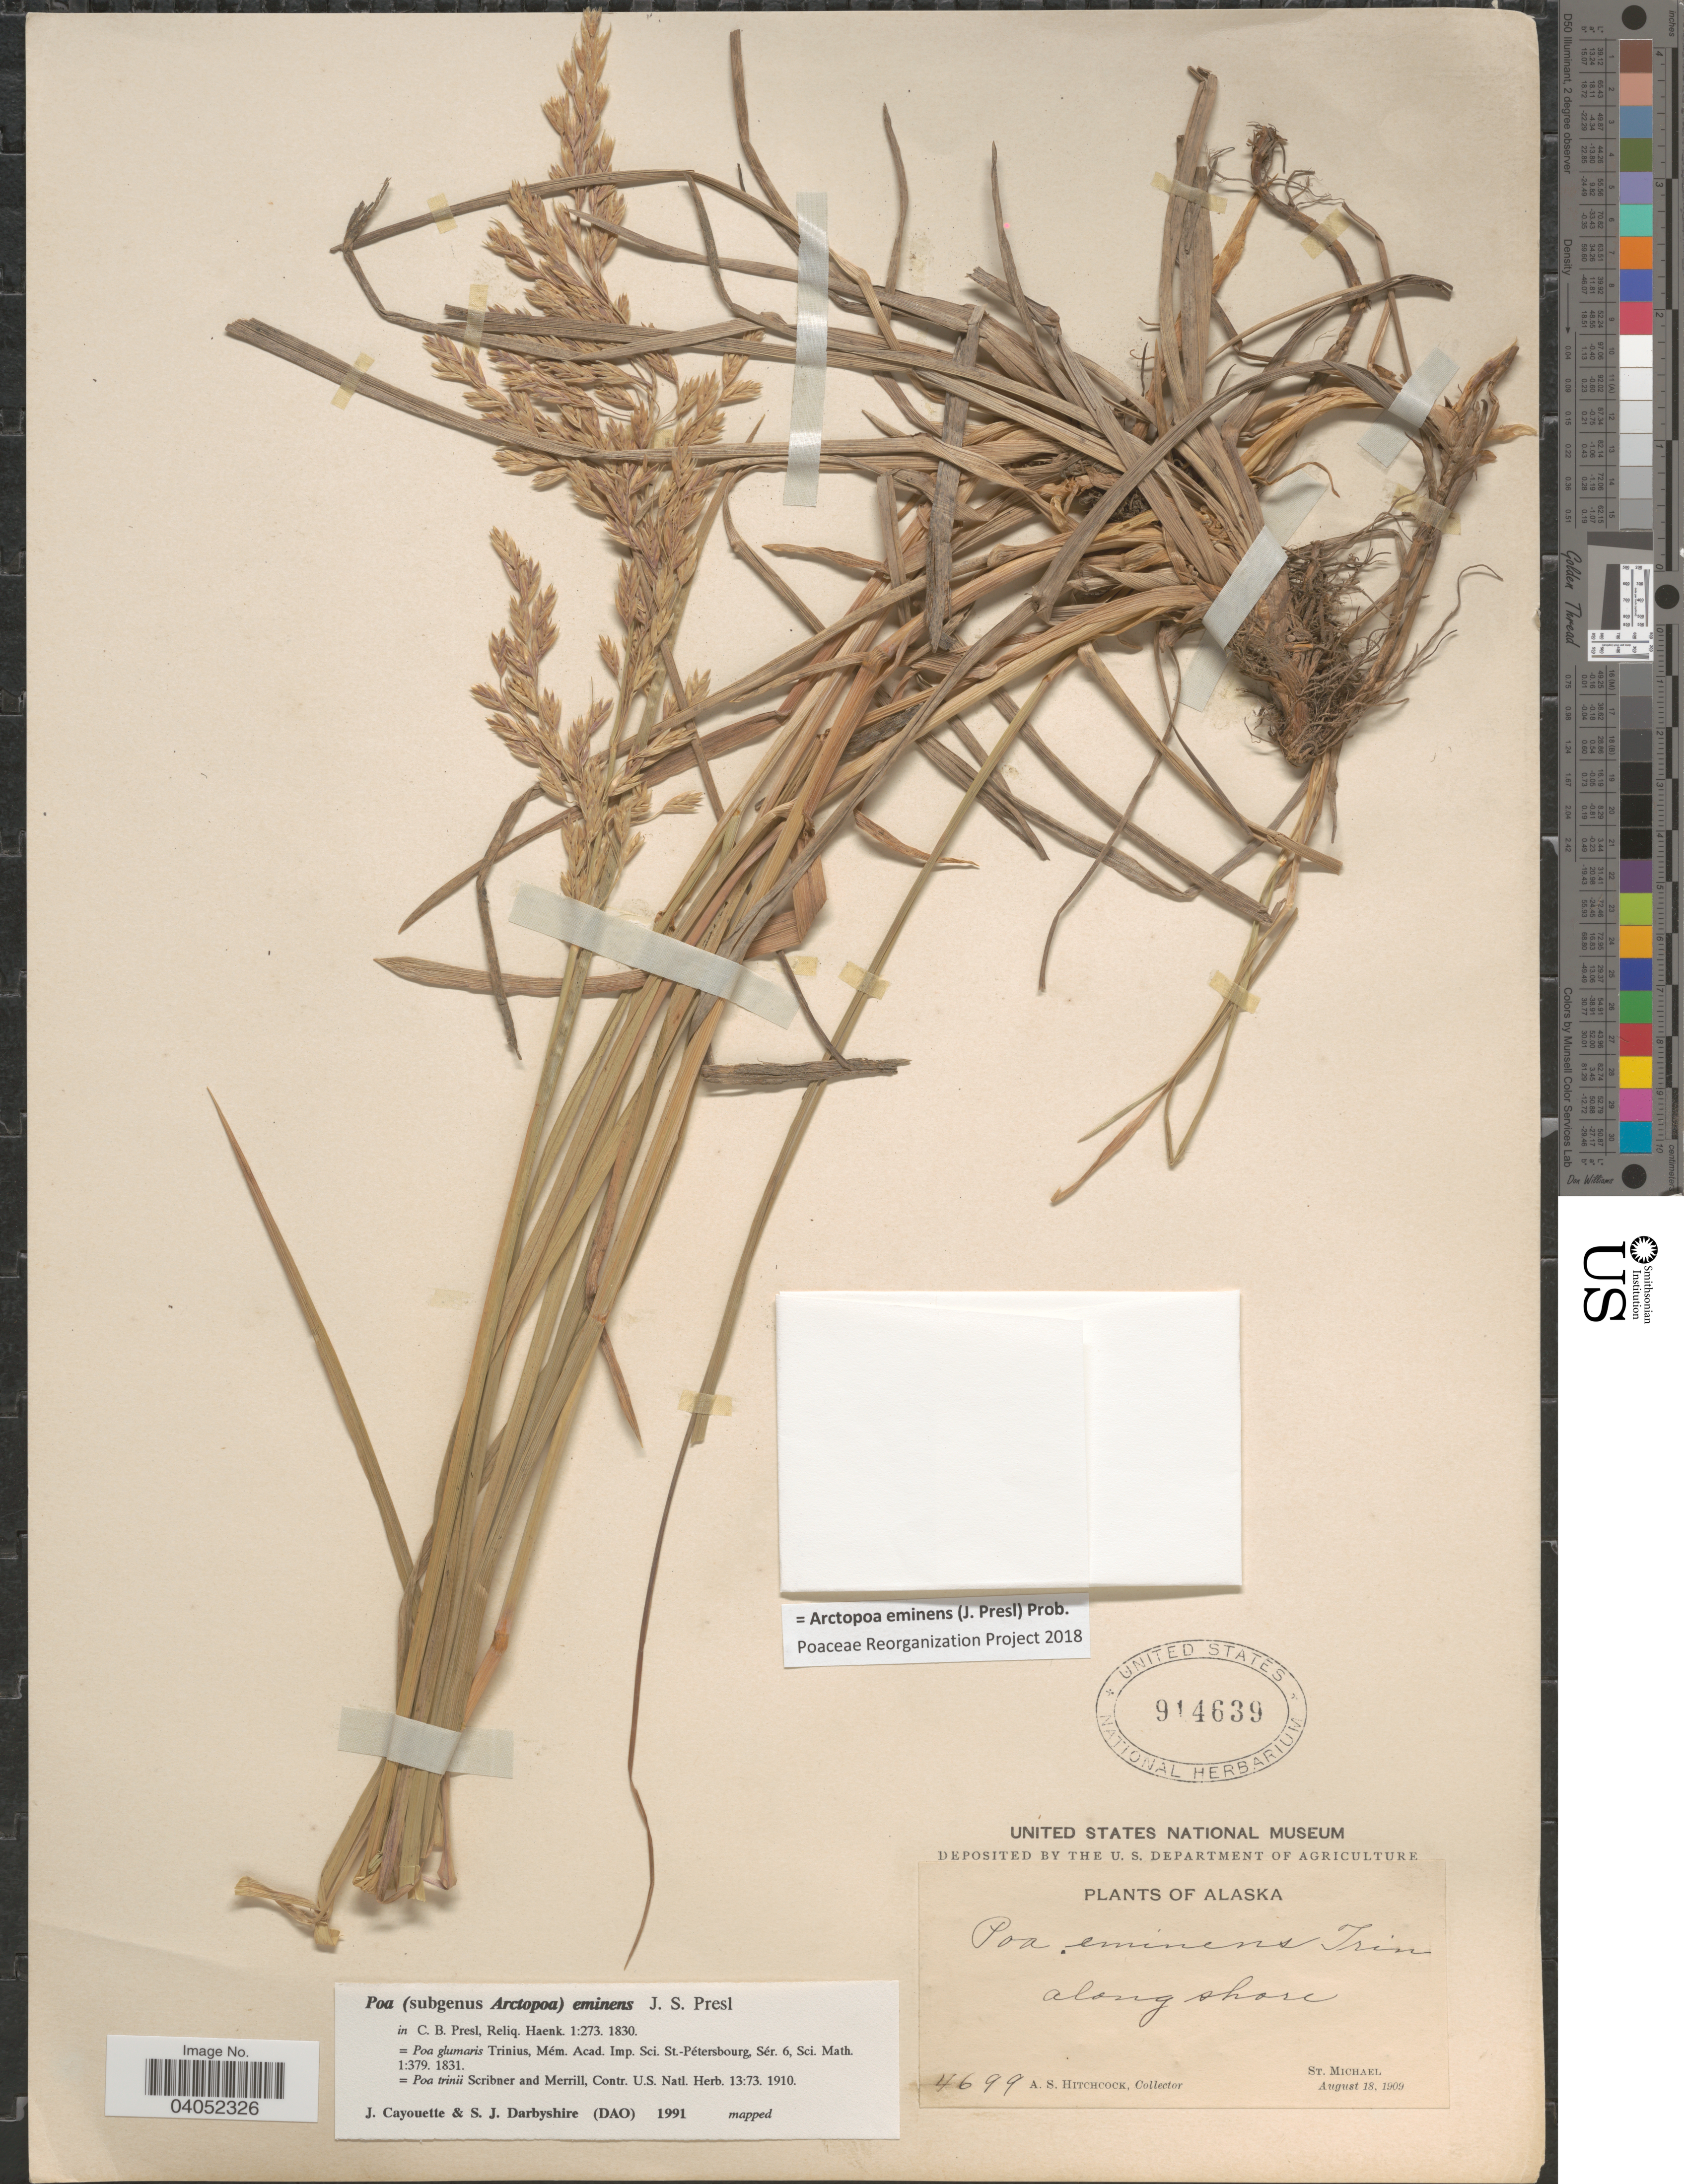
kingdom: Plantae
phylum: Tracheophyta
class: Liliopsida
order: Poales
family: Poaceae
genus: Arctopoa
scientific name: Arctopoa eminens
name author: (J. Presl) Prob.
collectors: A. S. Hitchcock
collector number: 4699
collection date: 1909-08-18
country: United States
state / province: Alaska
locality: Along shore, St. Michael.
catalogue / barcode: US 914639